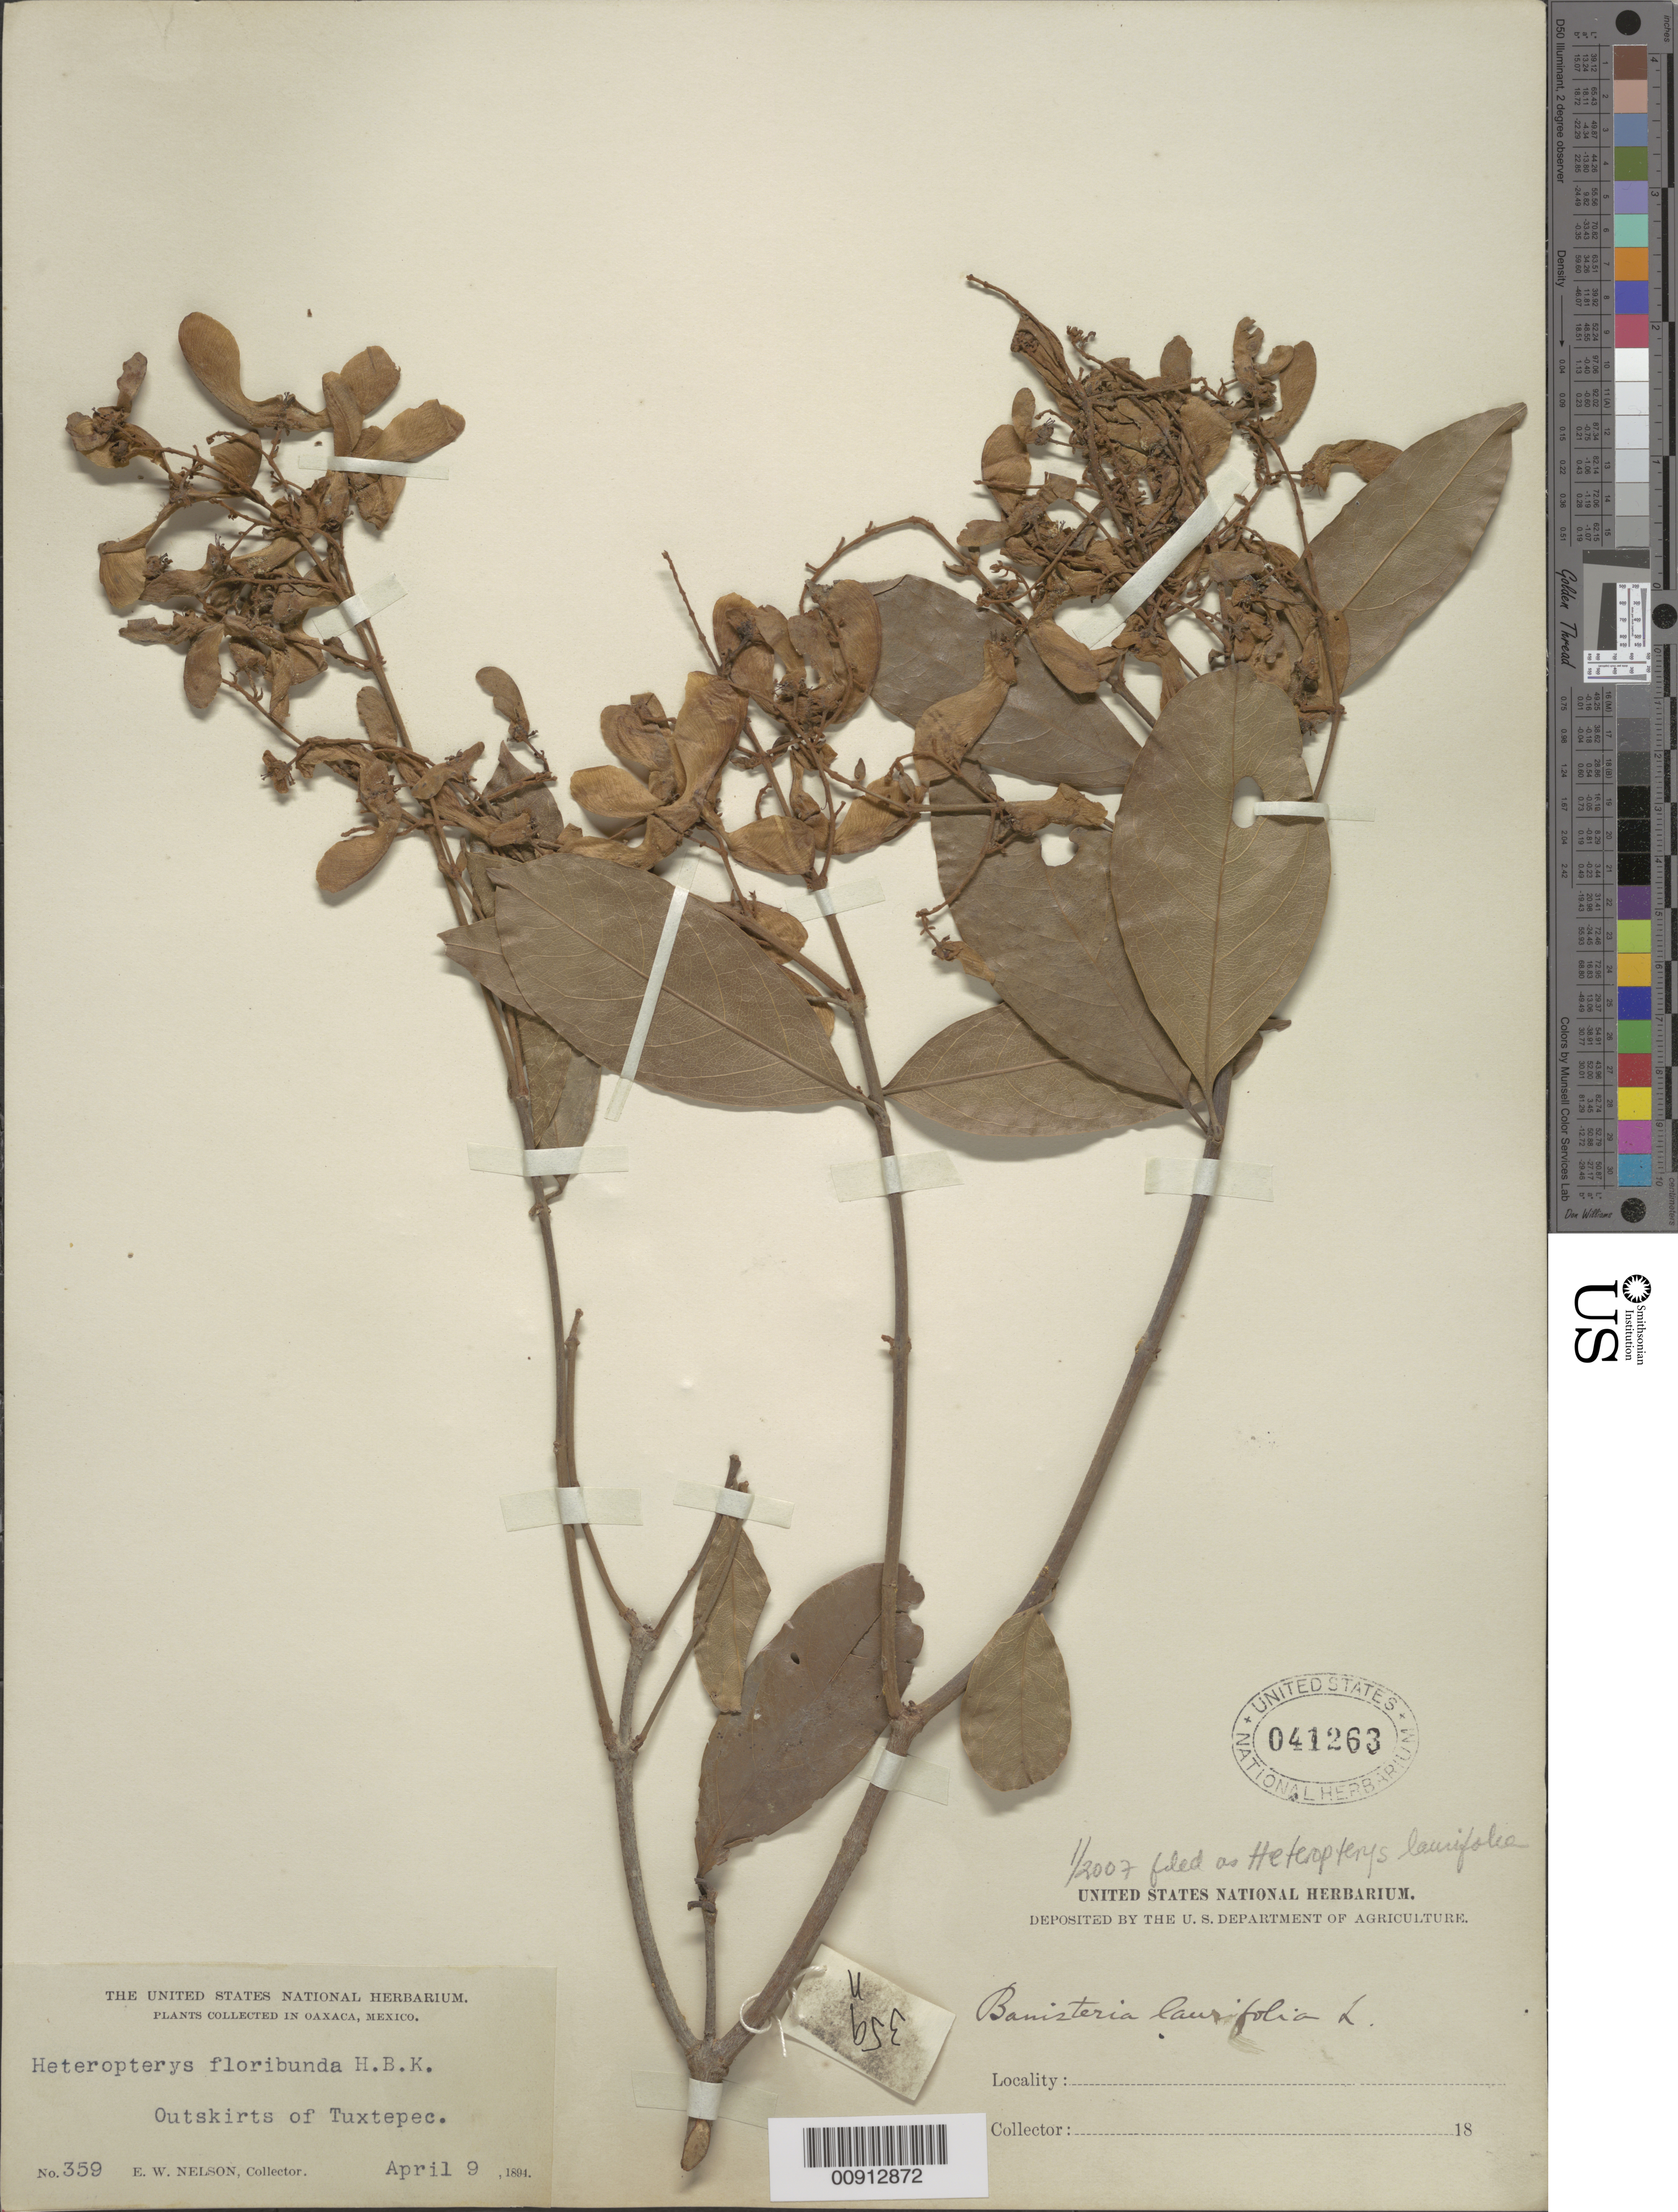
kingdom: Plantae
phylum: Tracheophyta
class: Magnoliopsida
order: Malpighiales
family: Malpighiaceae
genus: Heteropterys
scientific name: Heteropterys laurifolia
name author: (L.) A. Juss.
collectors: E. W. Nelson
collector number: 359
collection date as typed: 09 Apr 1894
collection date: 1894-04-09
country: Mexico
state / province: Oaxaca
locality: Oaxaca: Outskirts of Tuxtepec.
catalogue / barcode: US 41263